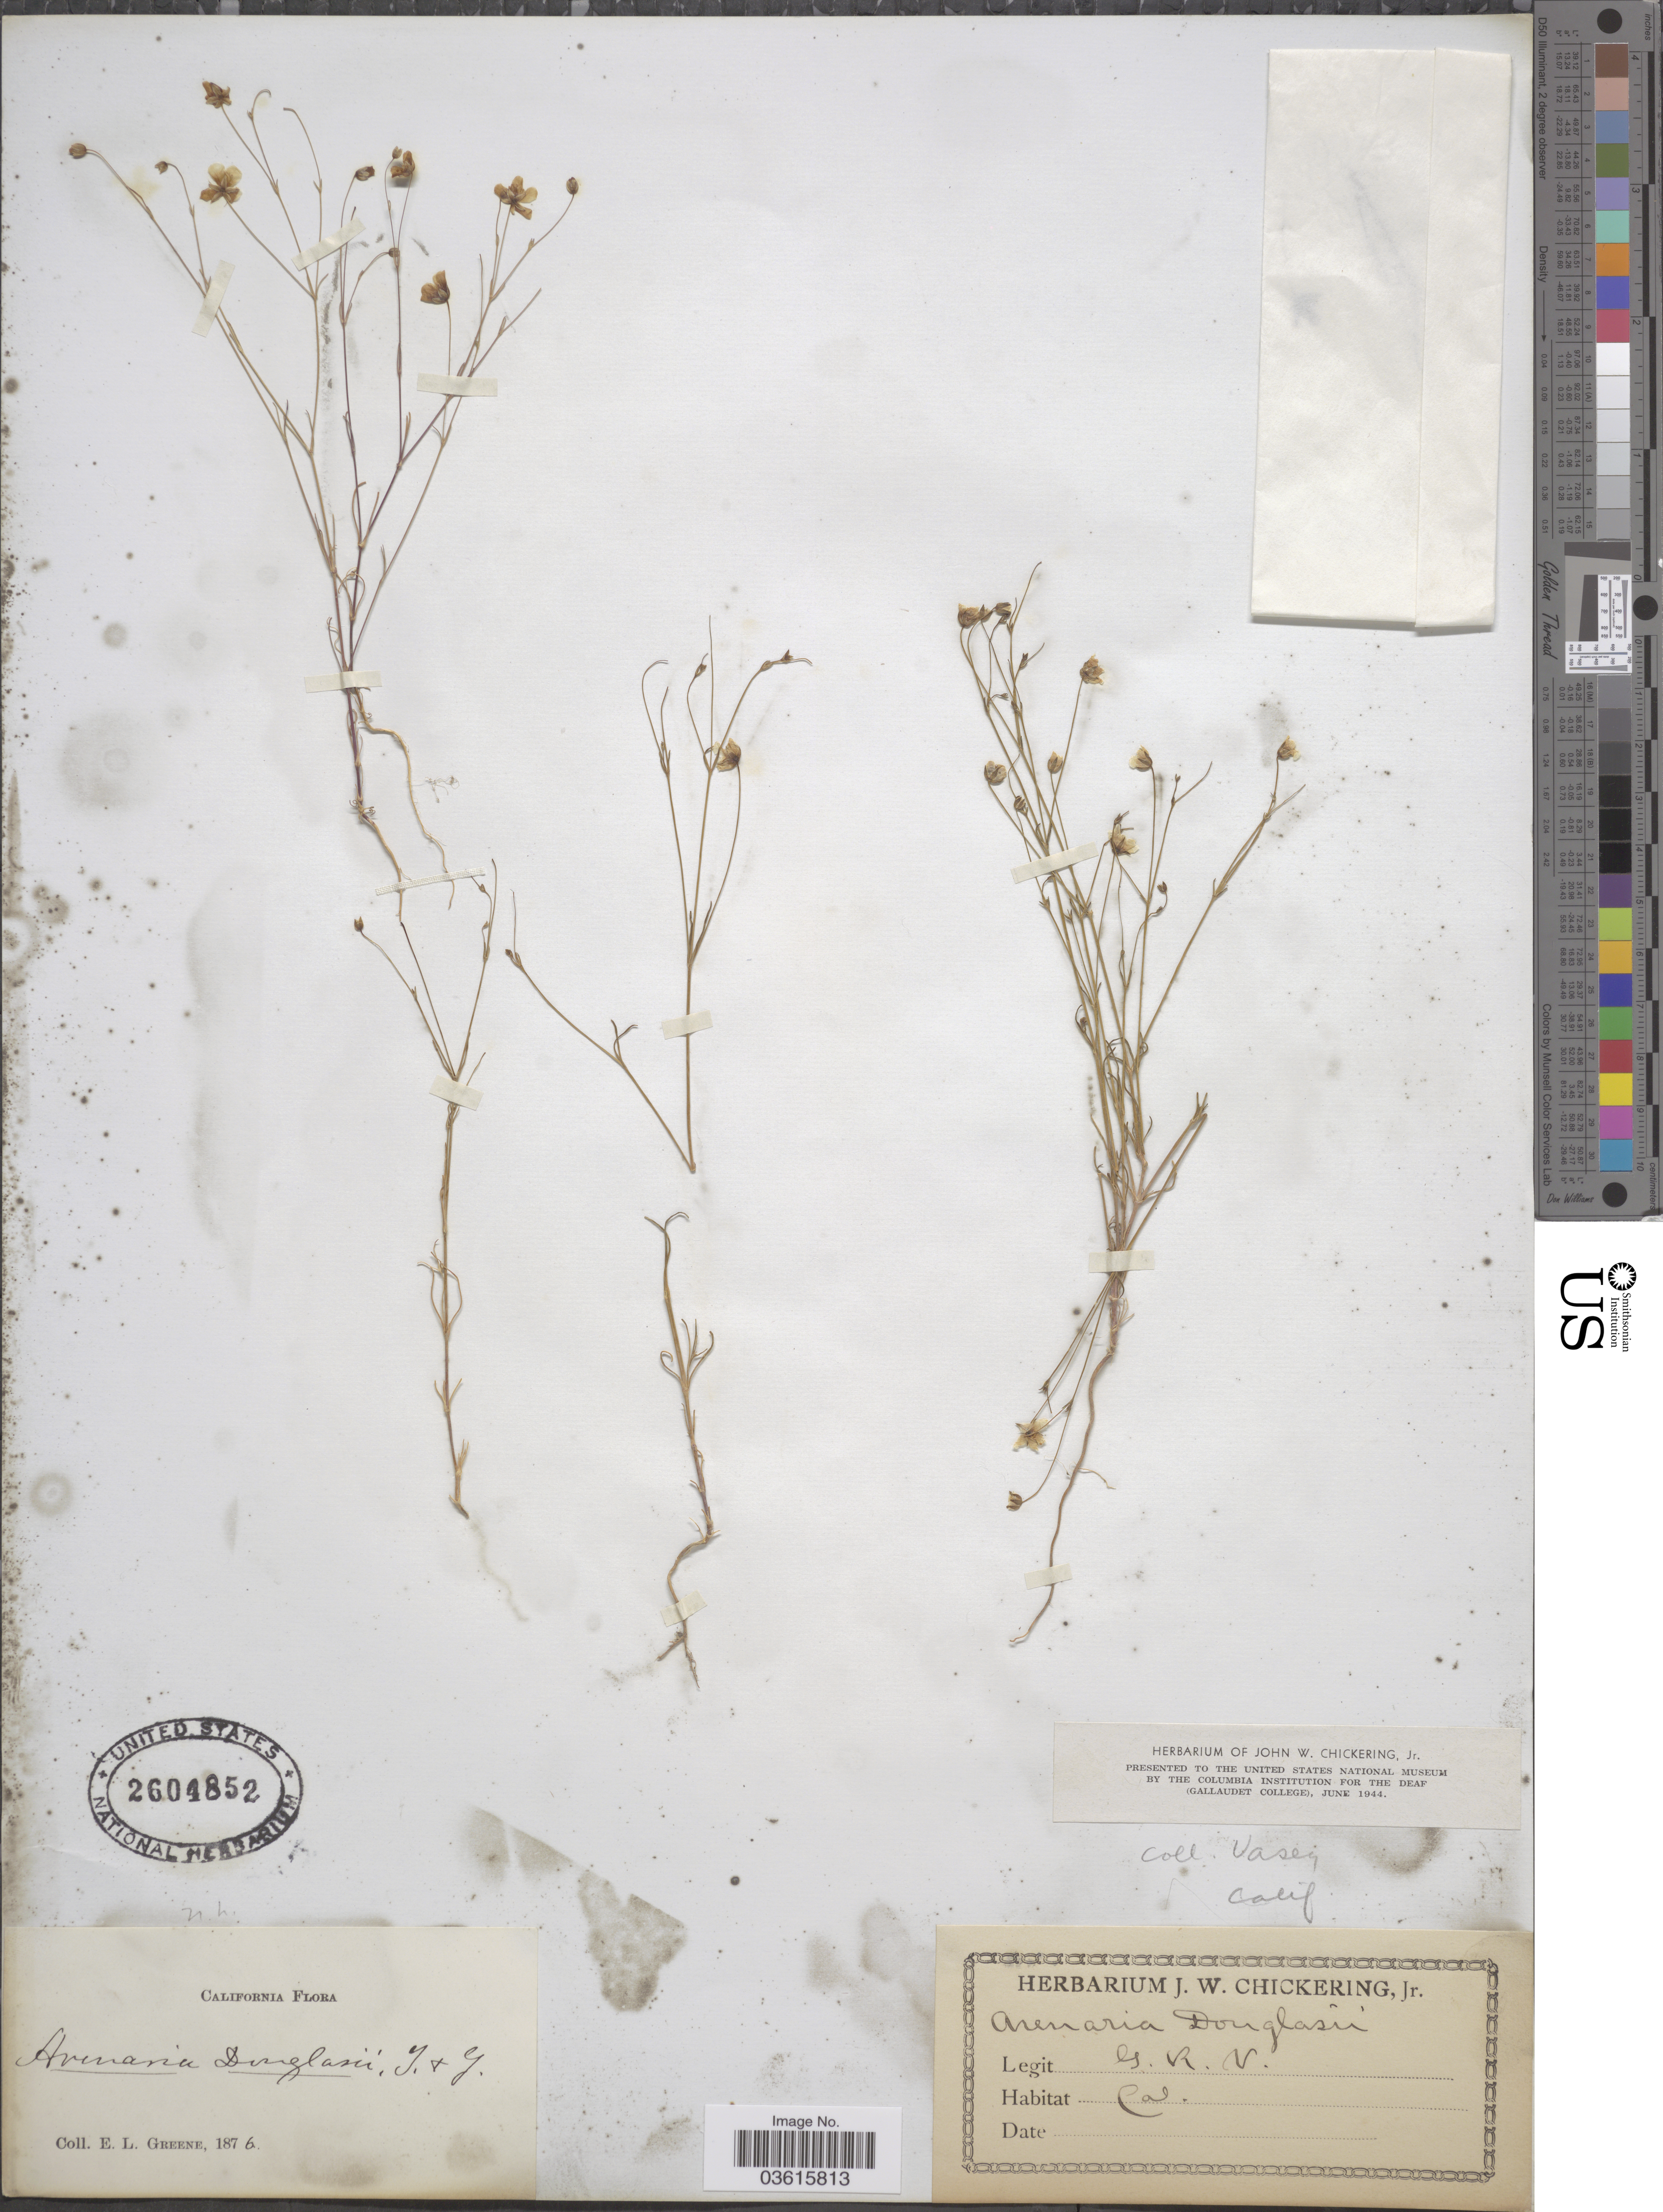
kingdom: Plantae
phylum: Tracheophyta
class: Magnoliopsida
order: Caryophyllales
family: Caryophyllaceae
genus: Minuartia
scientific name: Minuartia douglasii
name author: Mattf.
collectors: E. L. Greene & G. R. Vasey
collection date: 1876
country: United States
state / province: California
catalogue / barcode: US 2604852